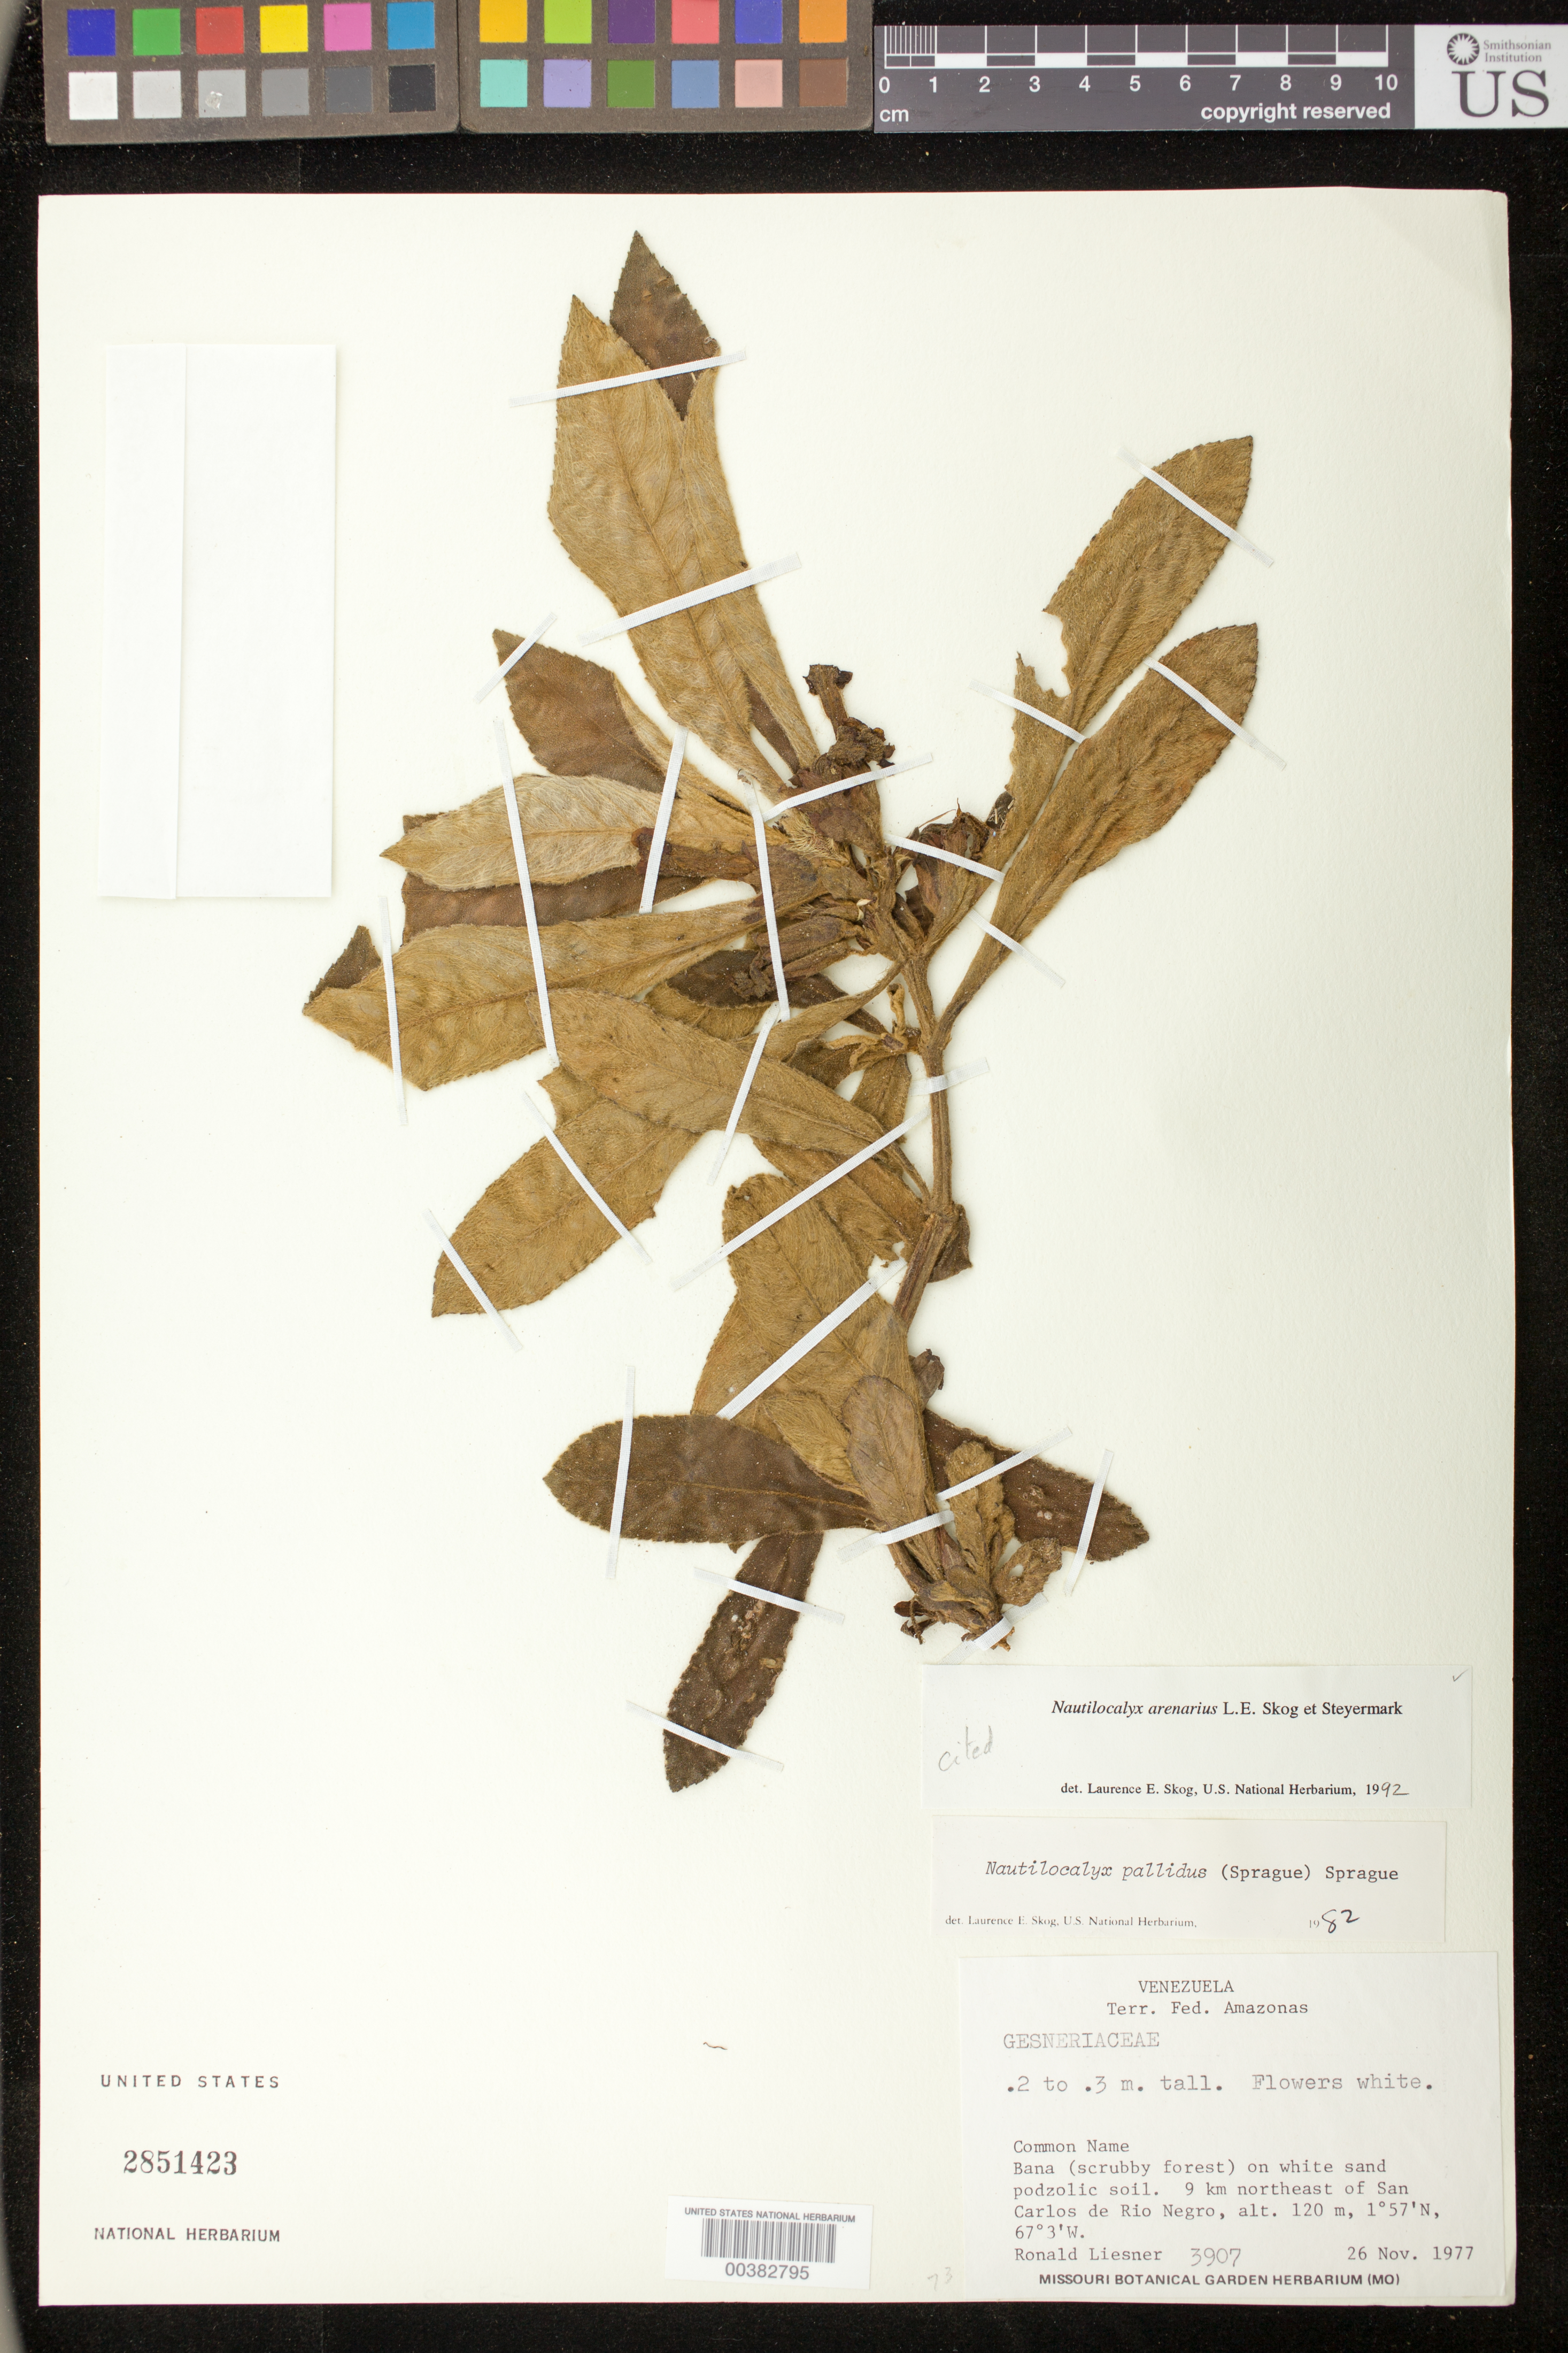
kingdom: Plantae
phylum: Tracheophyta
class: Magnoliopsida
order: Lamiales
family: Gesneriaceae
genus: Nautilocalyx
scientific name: Nautilocalyx arenarius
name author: L.E. Skog & Steyerm.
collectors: R. L. Liesner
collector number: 3907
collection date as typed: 26 Nov 1977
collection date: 1977-11-26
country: Venezuela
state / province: Amazonas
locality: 9 km NE of San Carlos de Rio Negro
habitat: Bana (scrubby forest) on white sand podzolic soil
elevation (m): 120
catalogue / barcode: US 2851423